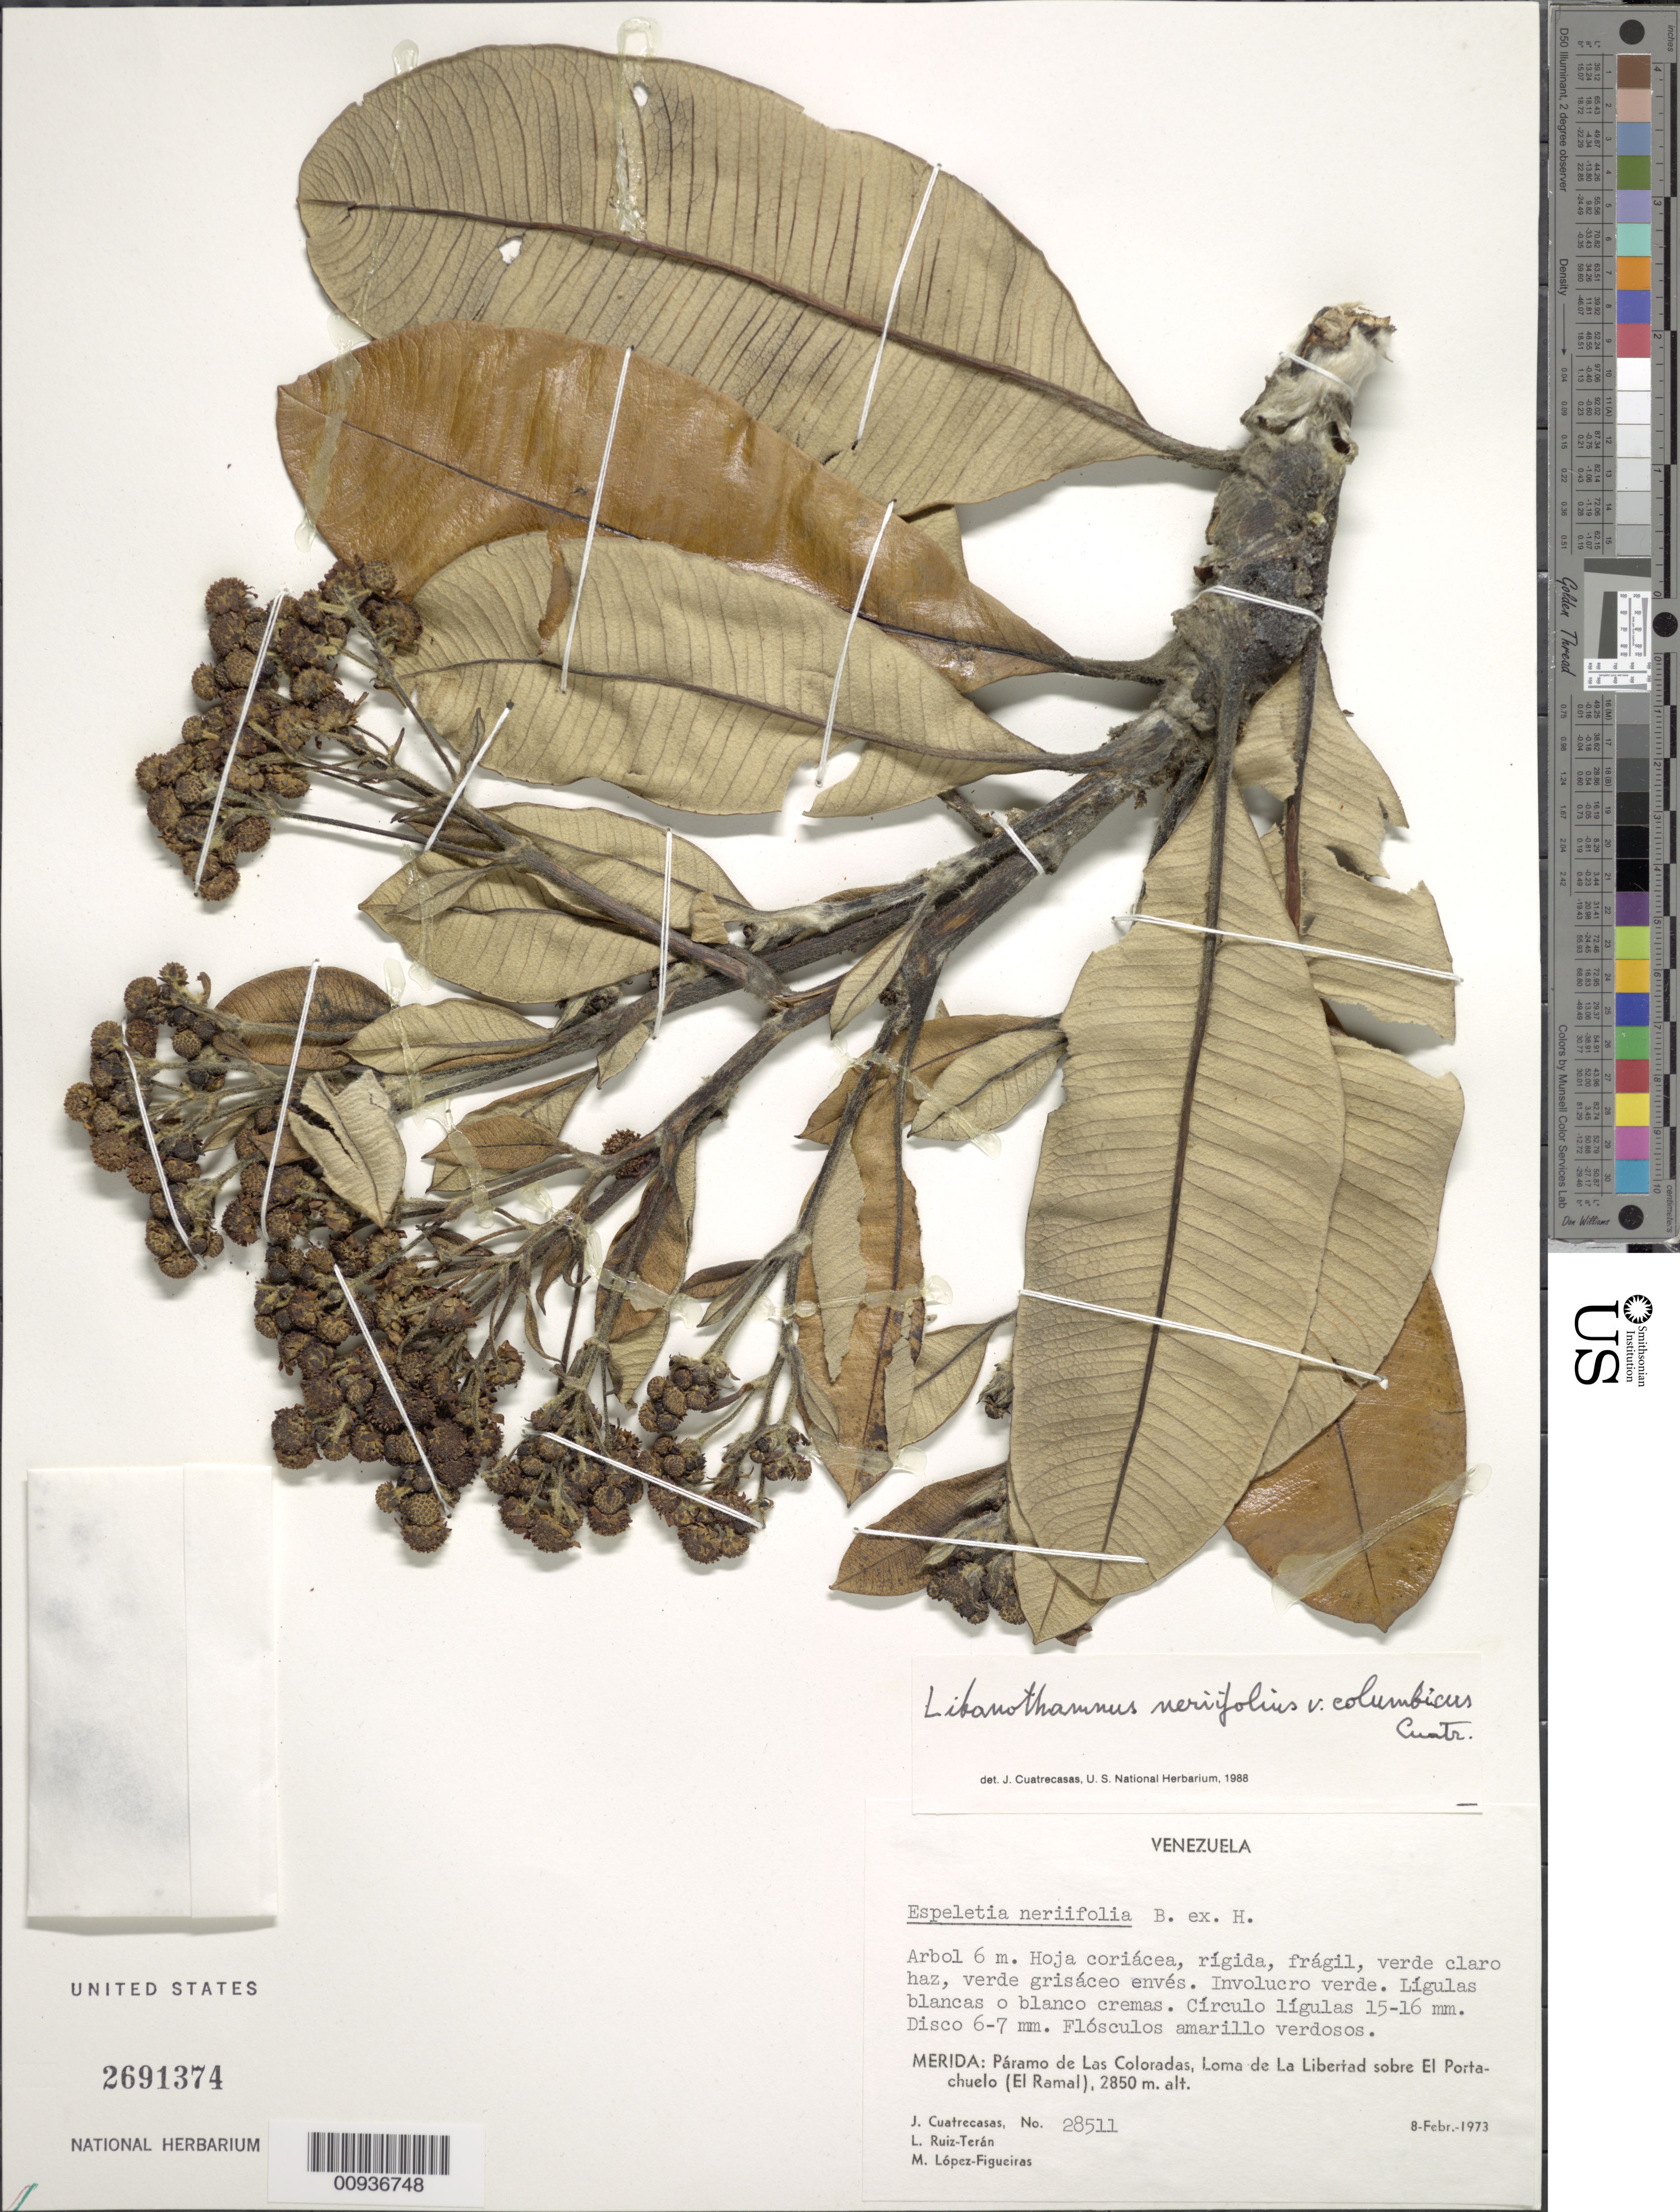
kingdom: Plantae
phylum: Tracheophyta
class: Magnoliopsida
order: Asterales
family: Asteraceae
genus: Libanothamnus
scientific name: Libanothamnus neriifolius var. columbicus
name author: (Cuatrec.) Cuatrec.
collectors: J. Cuatrecasas, L. E. Ruíz-Terán & M. López Figueiras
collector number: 28512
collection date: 1973-02-08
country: Venezuela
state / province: Mérida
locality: Páramo de Las Coloradas. Loma de La Libertad sobre El Portachuelo (El Ramal).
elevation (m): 2850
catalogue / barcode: US 2691374